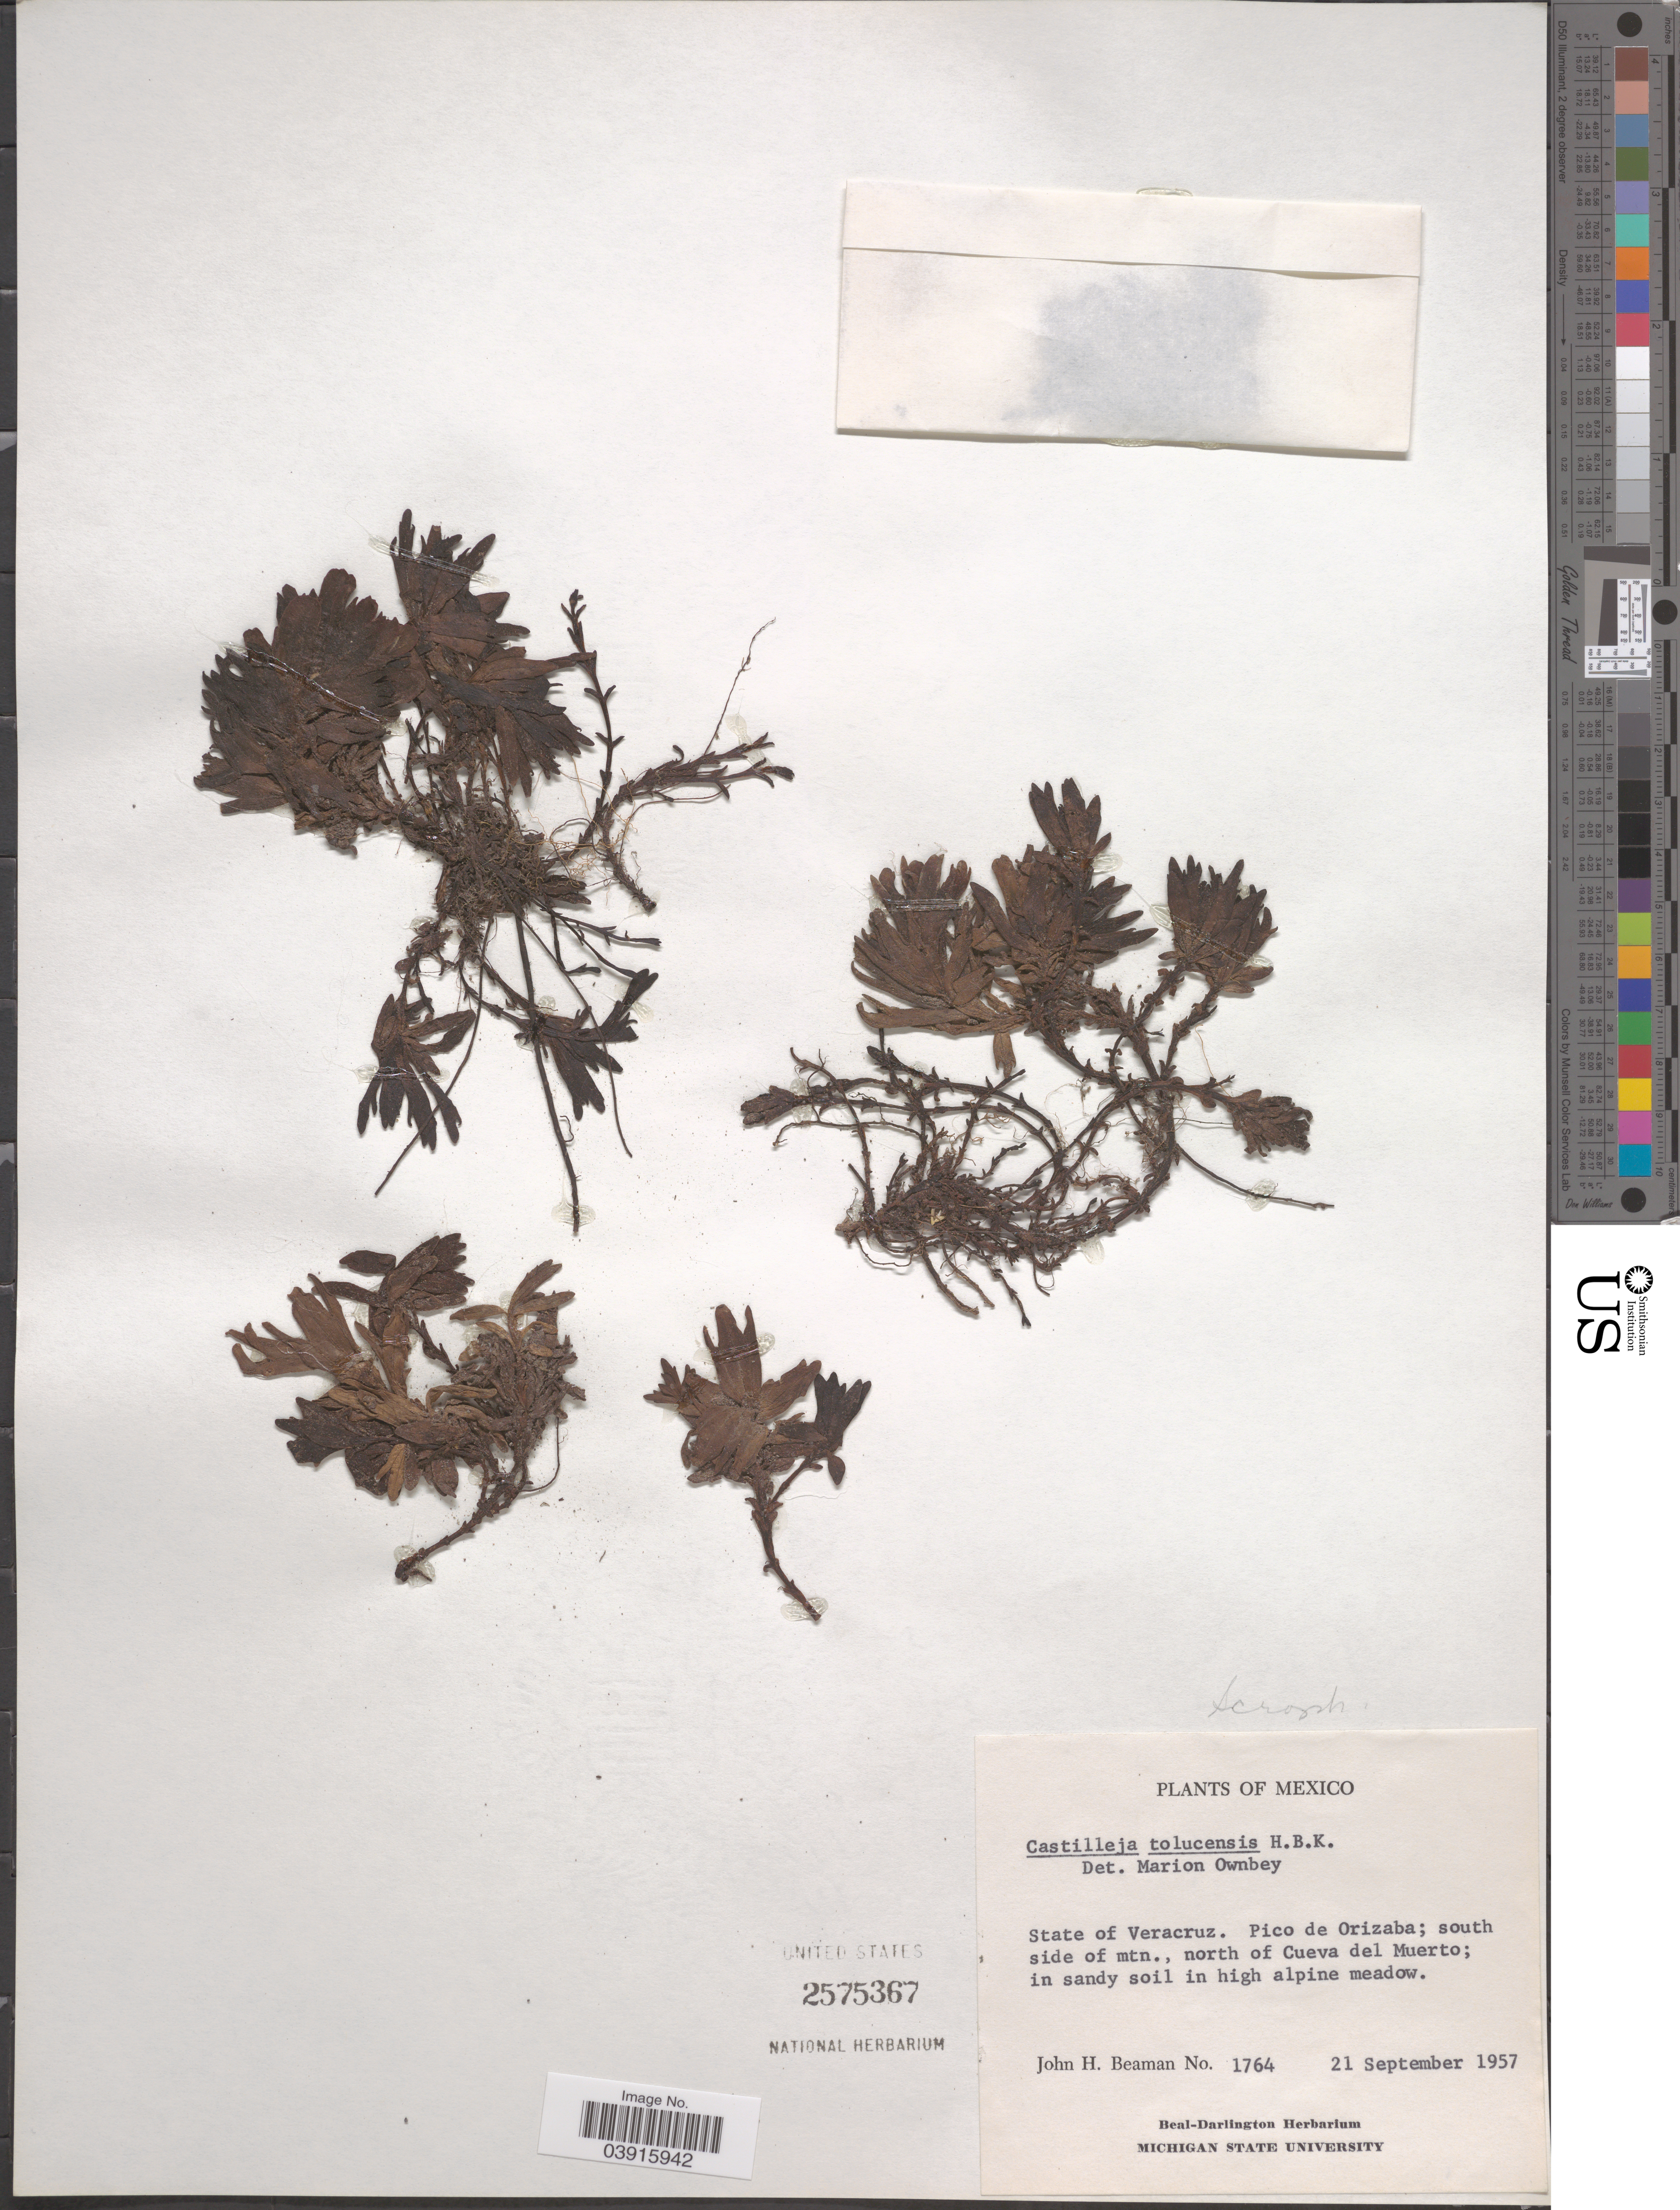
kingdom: Plantae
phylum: Tracheophyta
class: Magnoliopsida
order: Lamiales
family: Orobanchaceae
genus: Castilleja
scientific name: Castilleja toluccensis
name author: Kunth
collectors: J. H. Beaman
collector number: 1764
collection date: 1957-09-21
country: Mexico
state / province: Veracruz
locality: State of Veracruz. Pico de Orizaba; south side of mtn., north of Cueva del Muerto.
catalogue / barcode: US 2575367